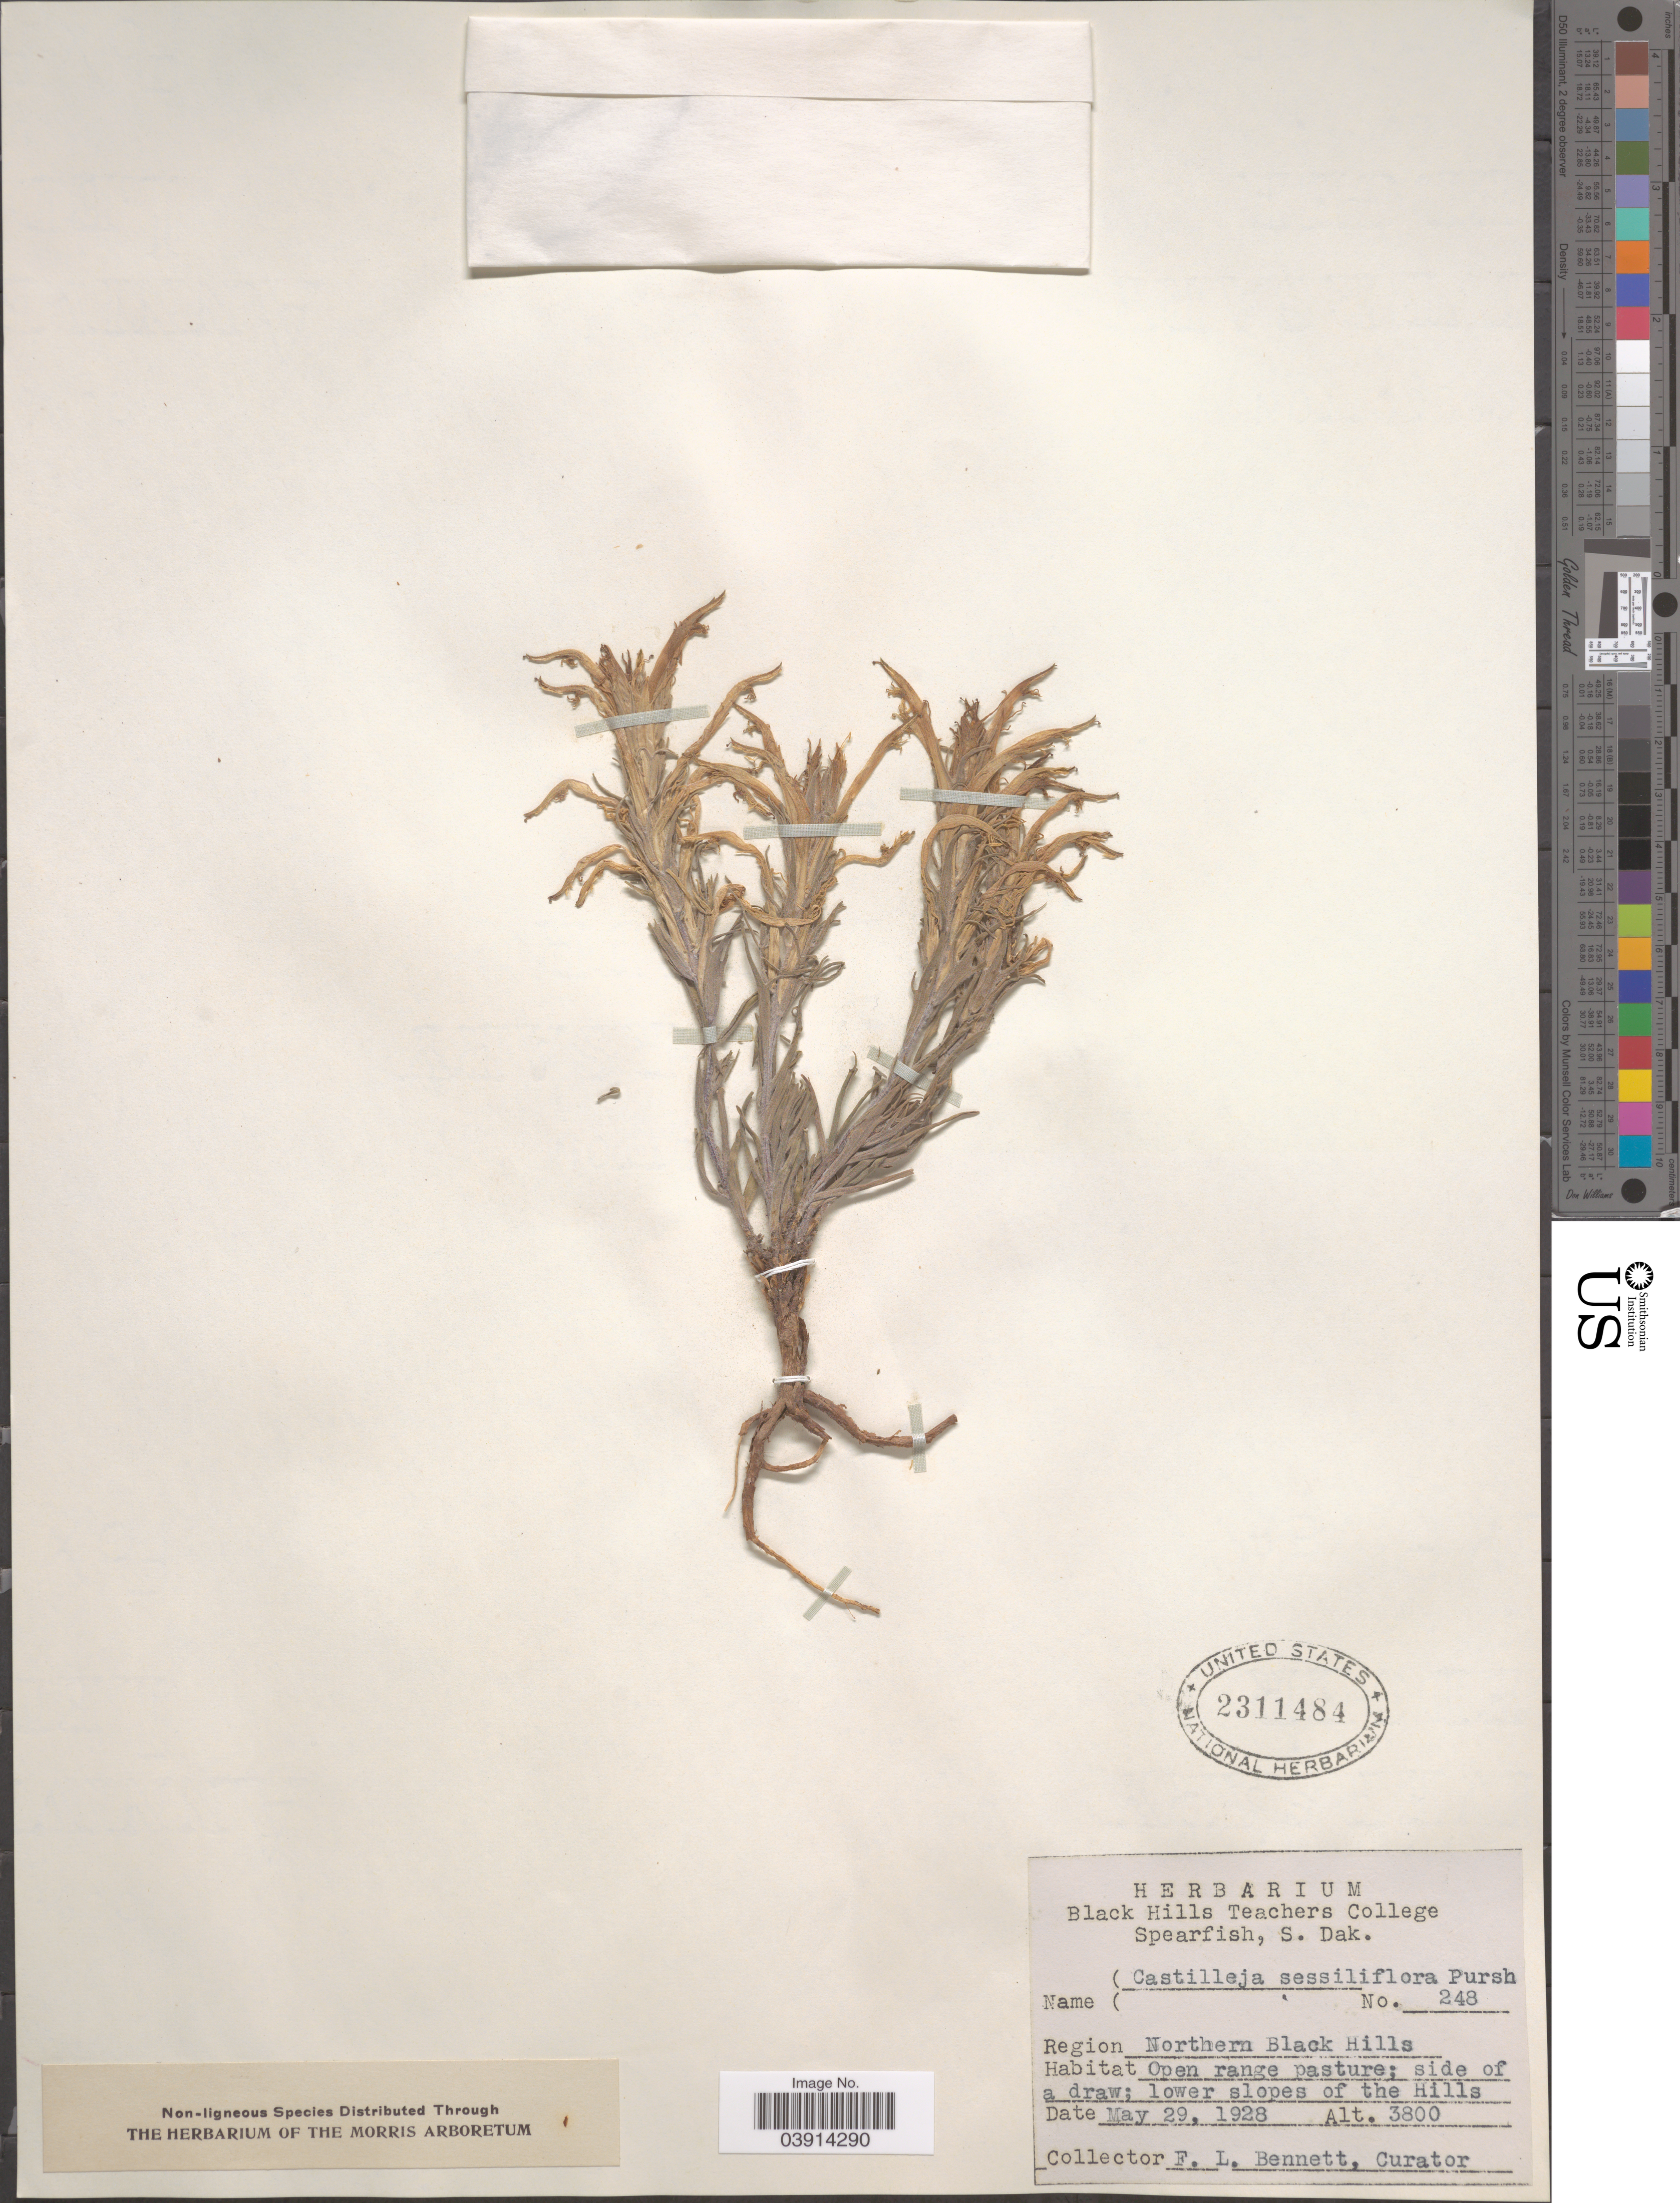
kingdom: Plantae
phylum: Tracheophyta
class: Magnoliopsida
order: Lamiales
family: Orobanchaceae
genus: Castilleja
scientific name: Castilleja sessiliflora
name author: Pursh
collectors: F. Bennett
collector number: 248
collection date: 1928-05-29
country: United States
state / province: South Dakota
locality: Region Northern Black Hills. Lower slopes of the Hills.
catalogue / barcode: US 2311484